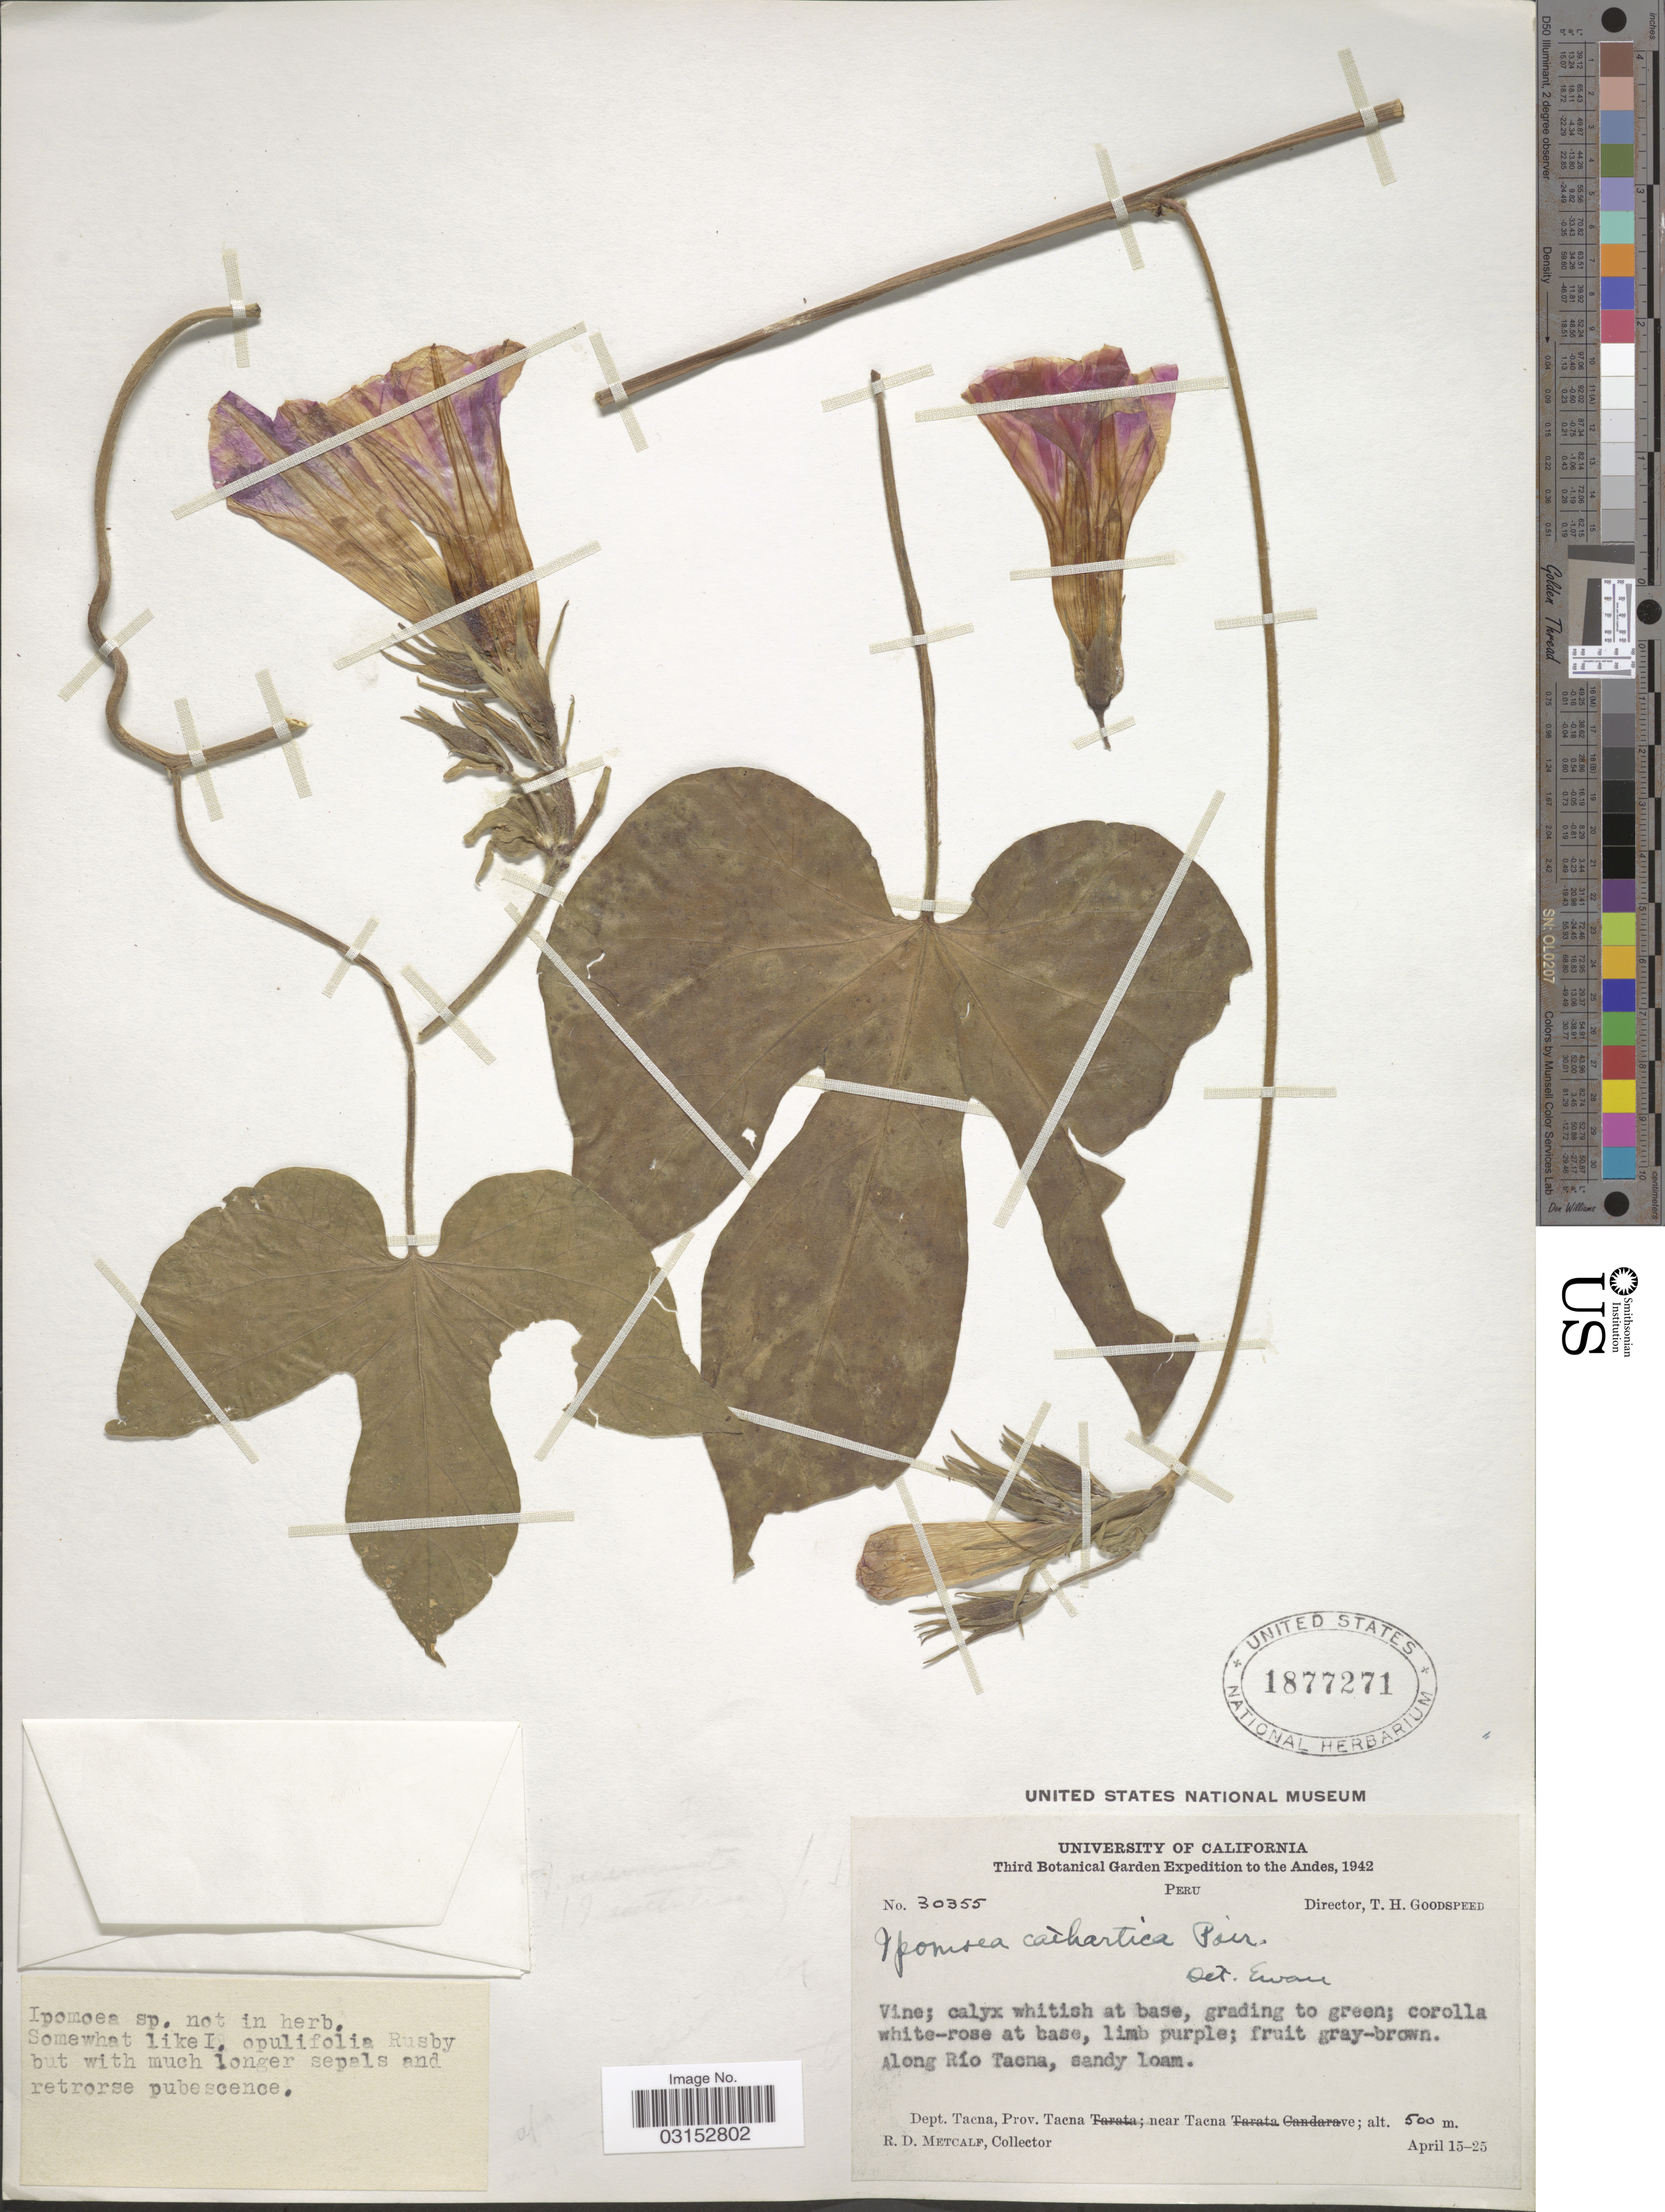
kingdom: Plantae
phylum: Tracheophyta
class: Magnoliopsida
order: Solanales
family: Convolvulaceae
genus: Ipomoea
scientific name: Ipomoea indica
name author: (Burm.) Merr.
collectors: R. D. Metcalf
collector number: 30355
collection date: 1942-04-15/1942-04-25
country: Peru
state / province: Tacna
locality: The Andes. Along Río Tacna. Dept. Tacna, Prov. Tacna; near Tacna.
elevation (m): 500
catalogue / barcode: US 1877271